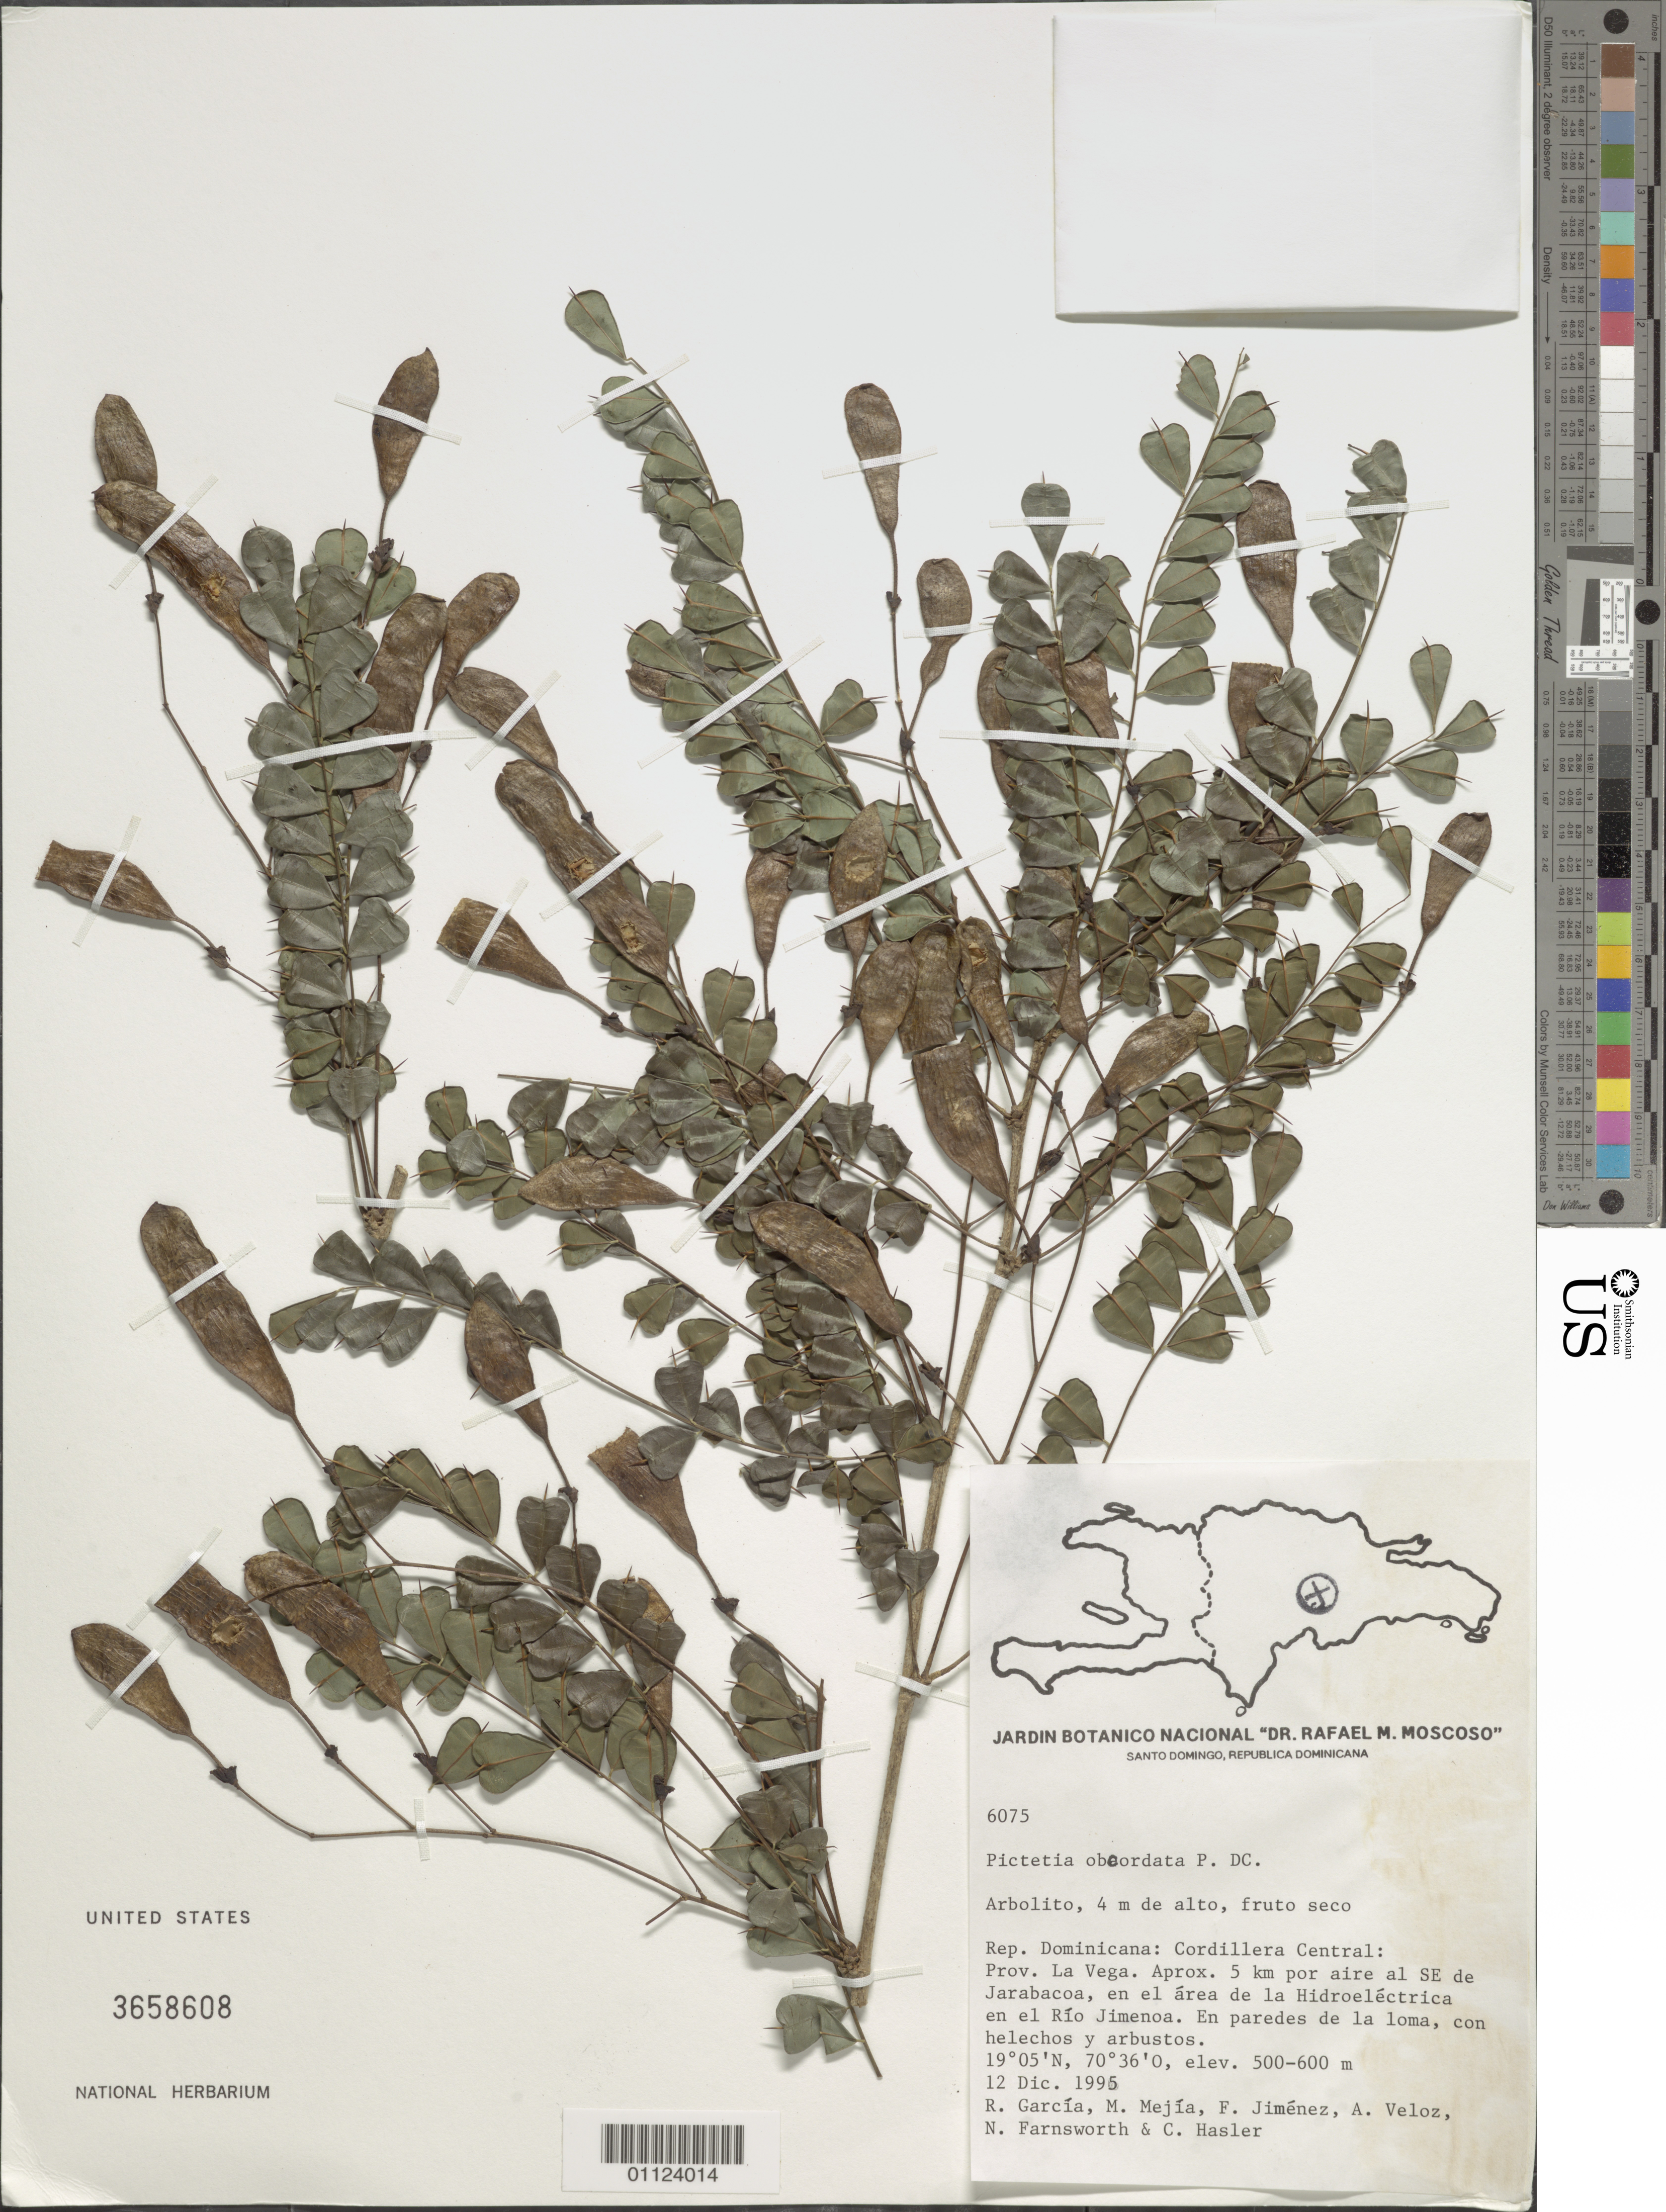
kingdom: Plantae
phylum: Tracheophyta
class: Magnoliopsida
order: Fabales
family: Fabaceae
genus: Pictetia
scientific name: Pictetia obcordata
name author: DC.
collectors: R. G. García, M. Mejia, A. Veloz, N. Farnsworth, C. Hasler & F. Jiménez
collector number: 6075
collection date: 1995-12-12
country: Dominican Republic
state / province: La Vega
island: Hispaniola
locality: Cordillera Central, aprox. 5 km por aire al SE de jarabacoa, en el área de la Hidroeléctrica en el Río Jimenoa.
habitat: En paredes d la loma, con helechos y arbustos.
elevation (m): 500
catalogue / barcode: US 3658608